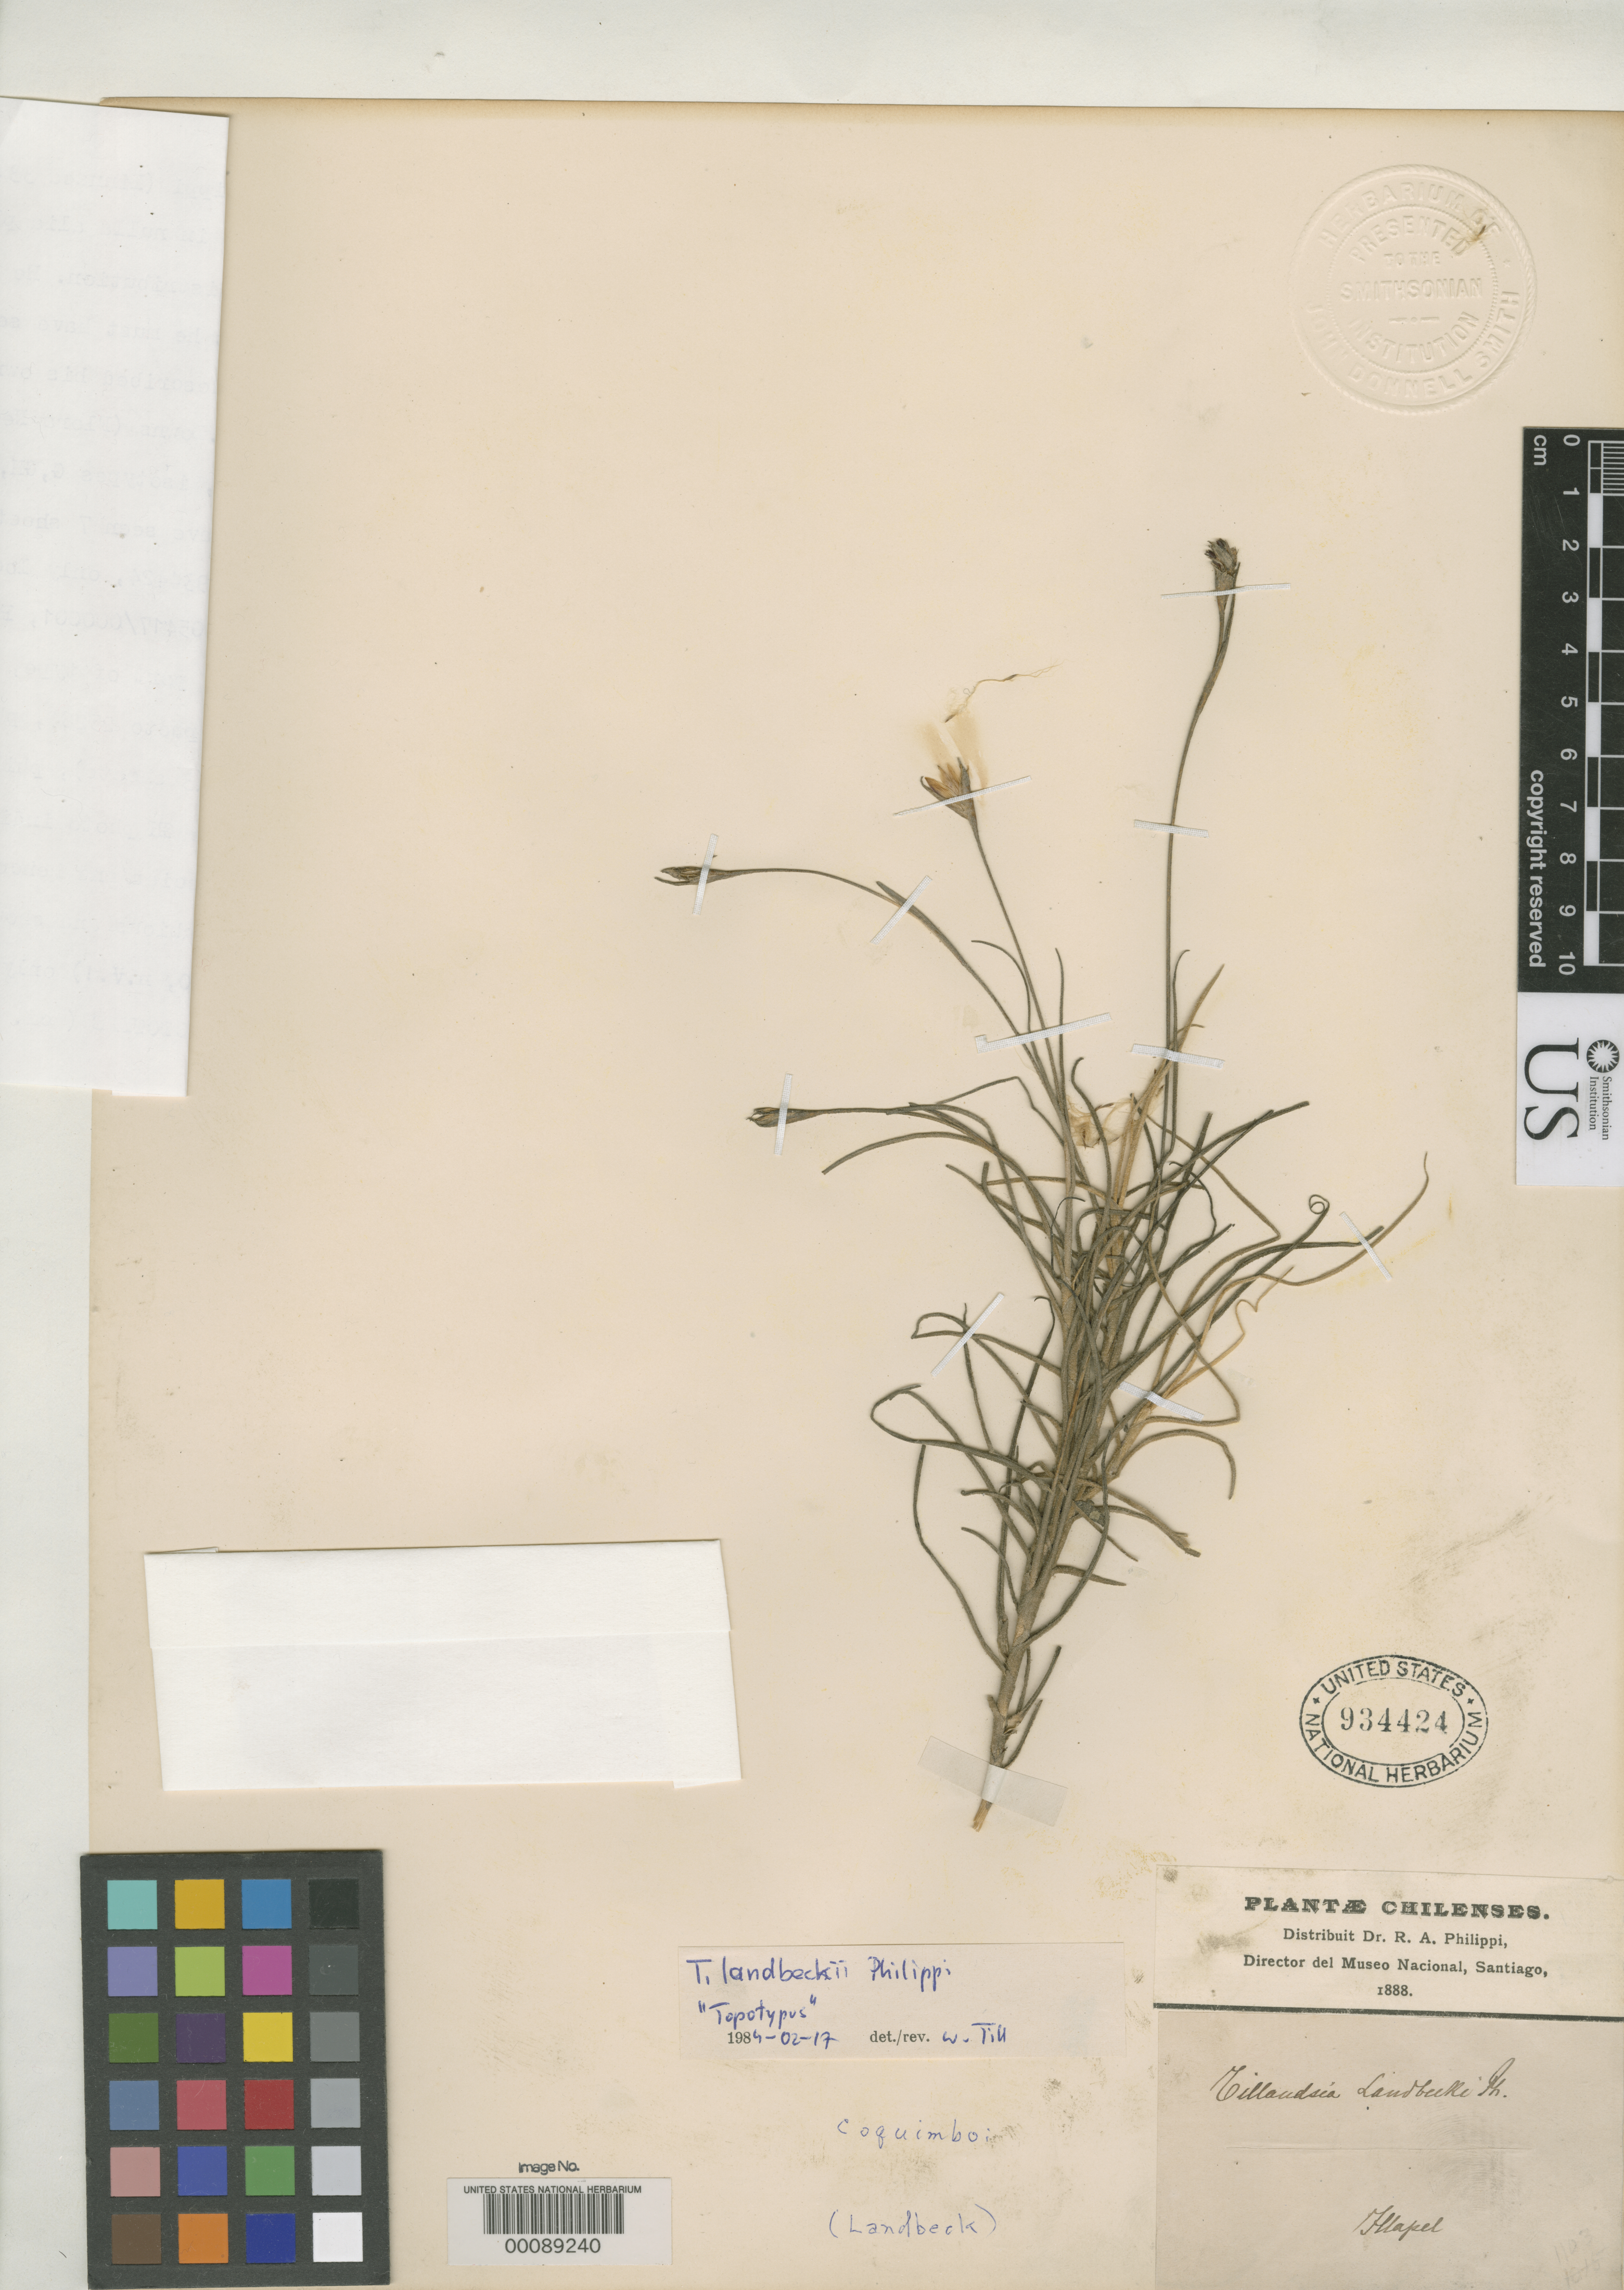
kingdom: Plantae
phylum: Tracheophyta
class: Liliopsida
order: Poales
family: Bromeliaceae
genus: Tillandsia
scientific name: Tillandsia landbeckii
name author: Phil.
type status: Isotype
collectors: R. A. Philippi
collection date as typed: Dec 1862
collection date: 1862-12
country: Chile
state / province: Coquimbo (IV)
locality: Illapel.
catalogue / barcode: US 934424